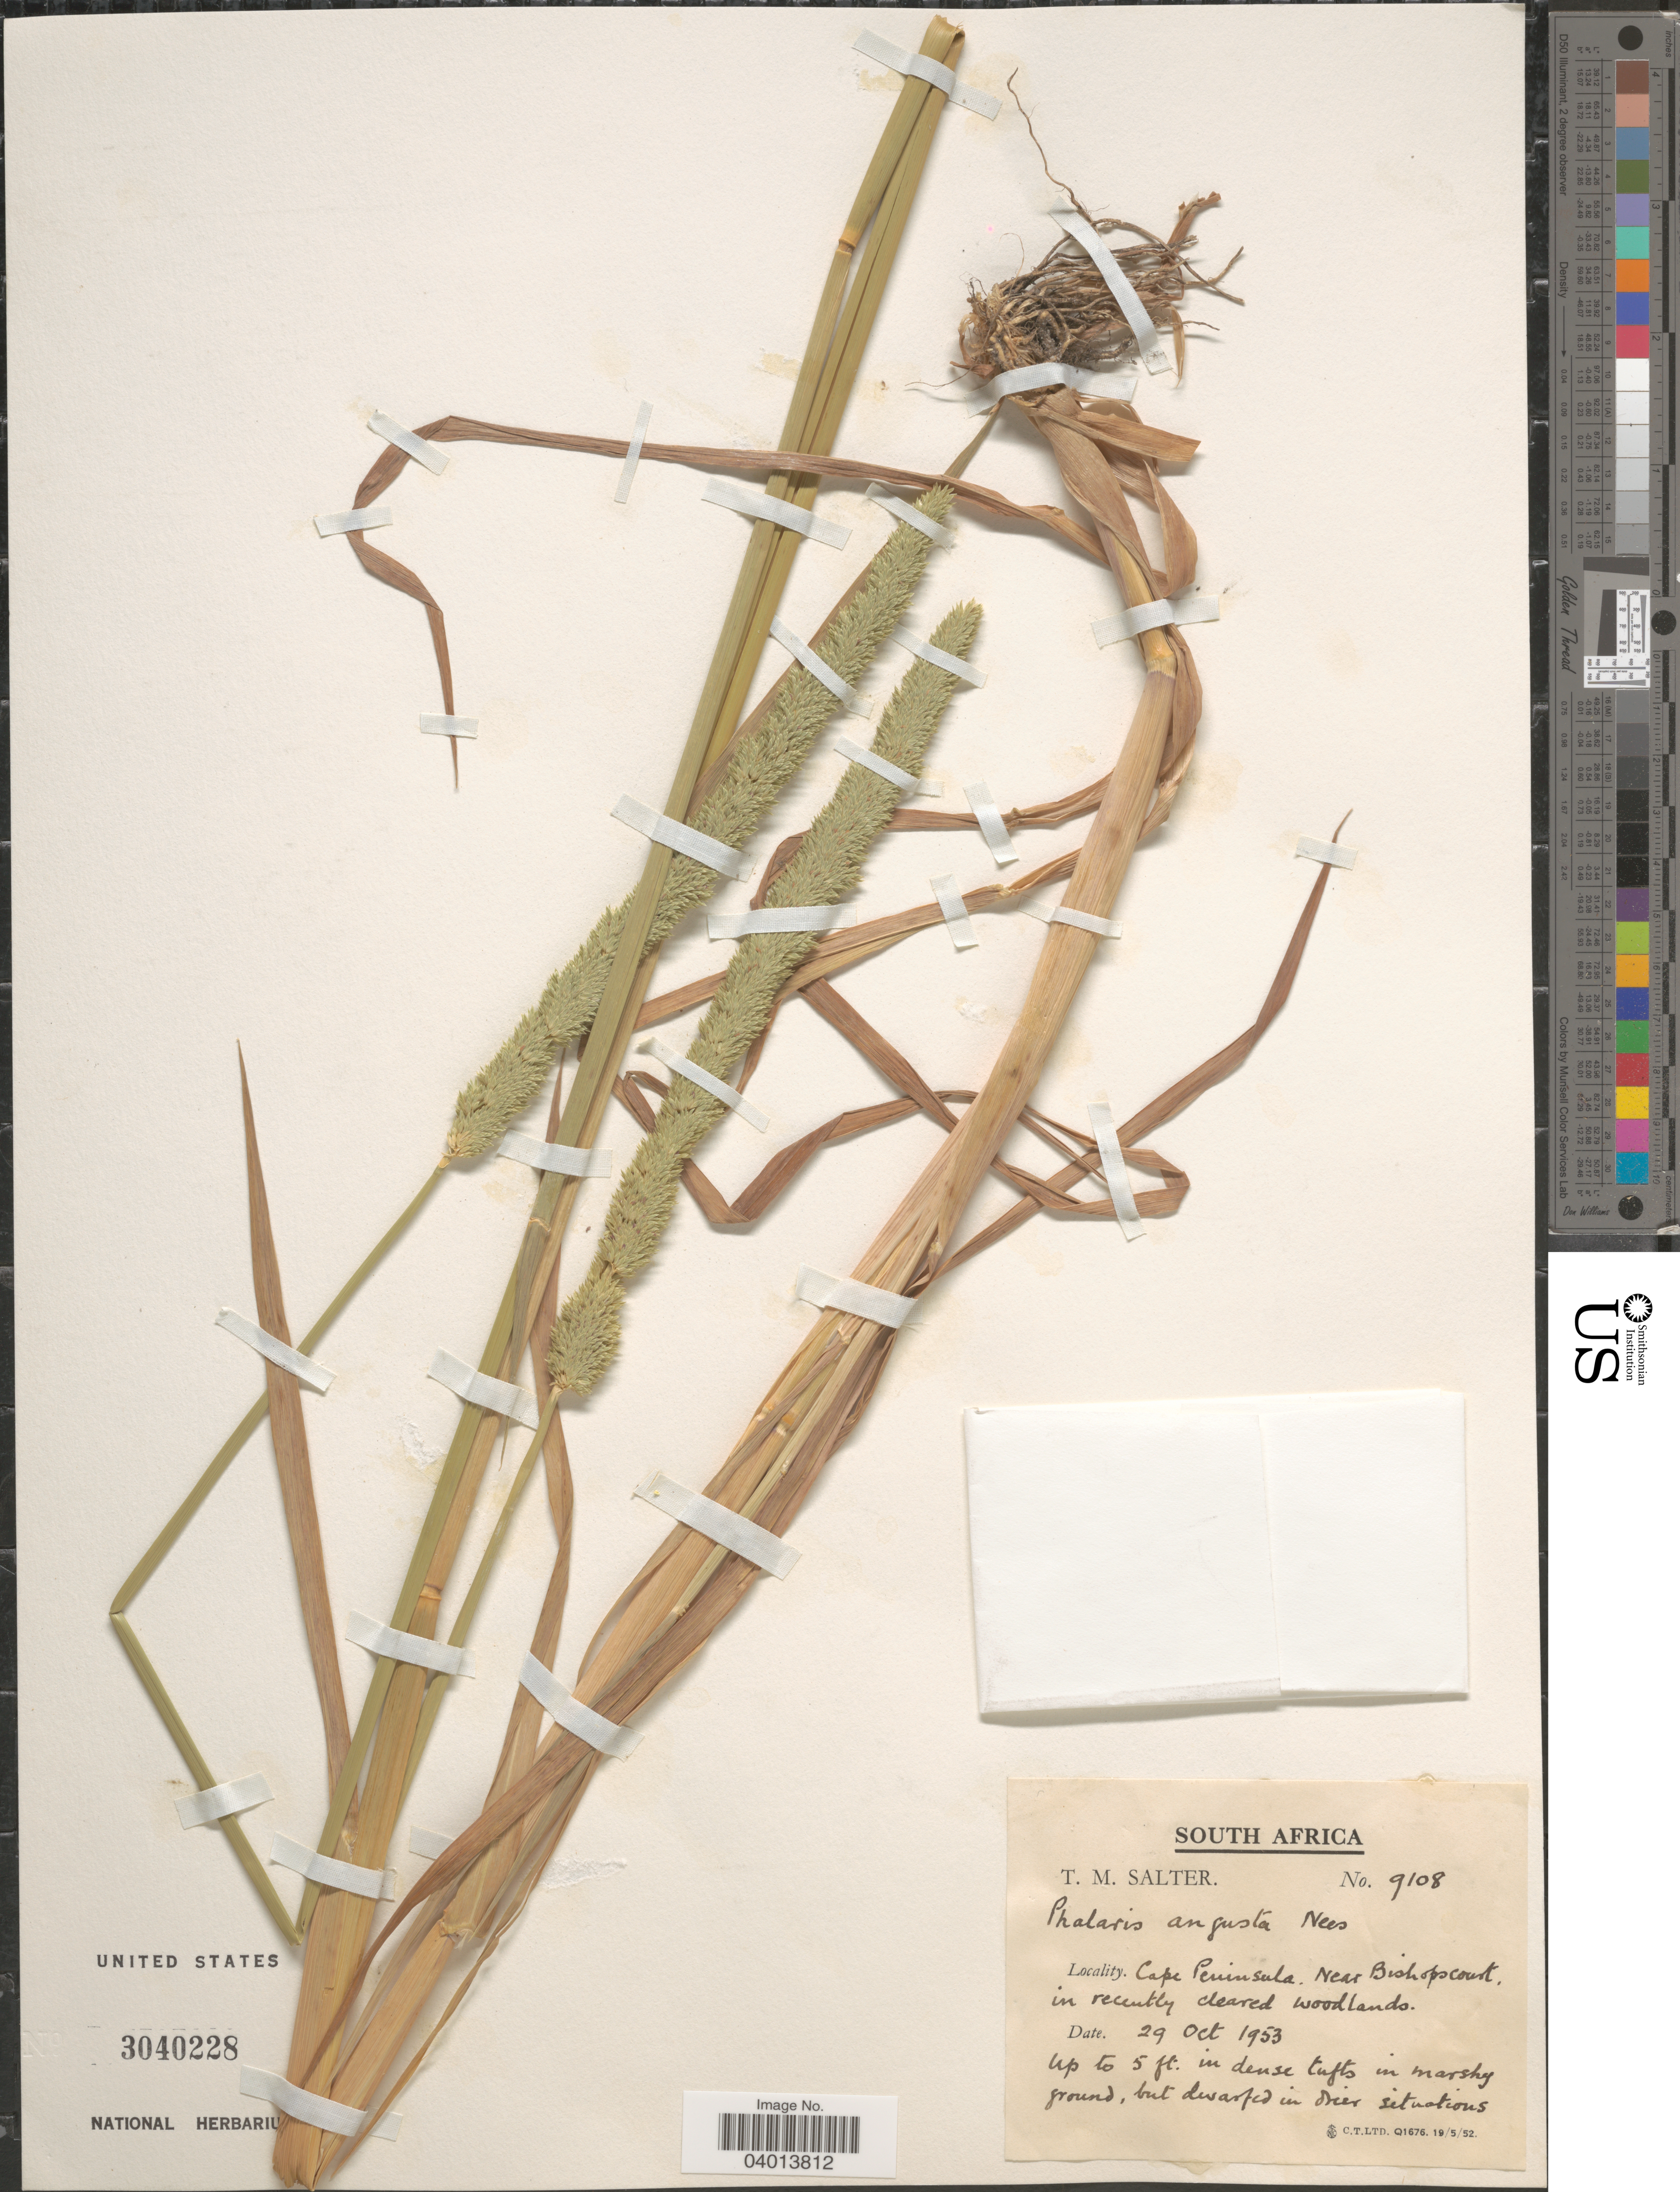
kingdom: Plantae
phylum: Tracheophyta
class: Liliopsida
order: Poales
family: Poaceae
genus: Phalaris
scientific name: Phalaris angusta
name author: Nees ex Trin.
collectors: T. Salter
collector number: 9108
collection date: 1953-10-29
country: South Africa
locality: Cape Peninsula. Near Bishopscourt in recently cleared woodlands.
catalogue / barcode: US 3040228